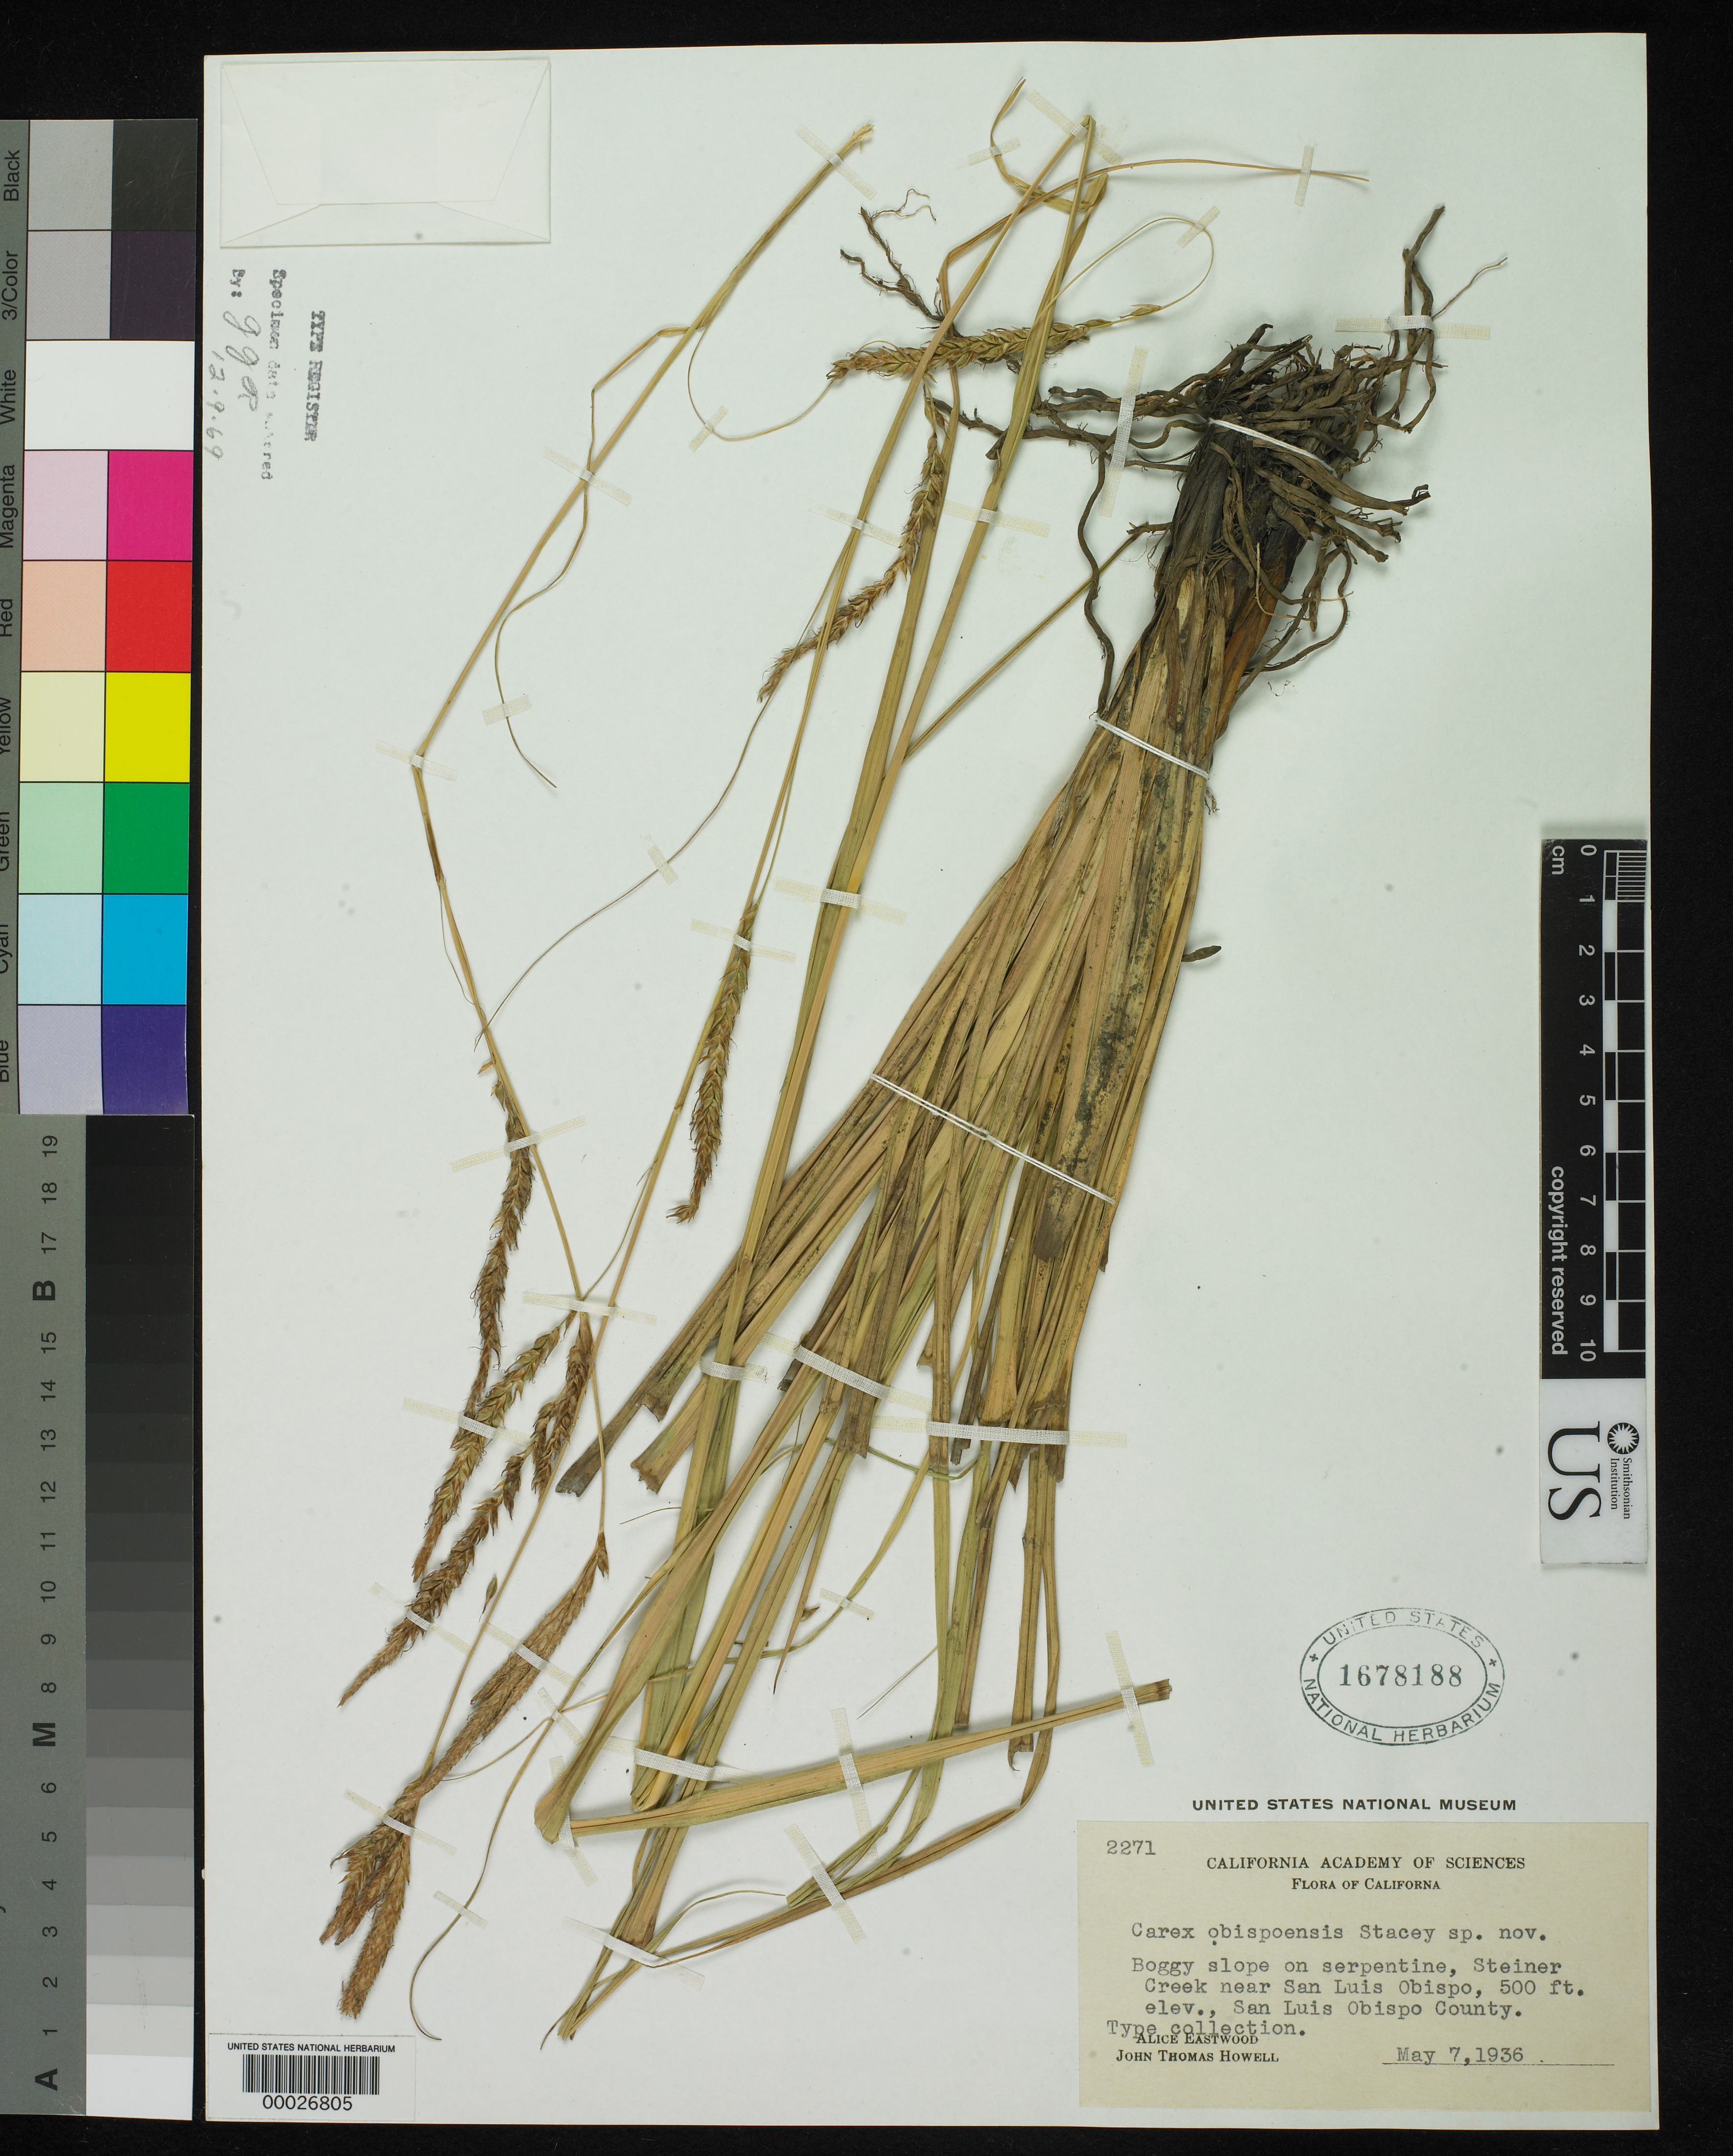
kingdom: Plantae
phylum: Tracheophyta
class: Liliopsida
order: Poales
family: Cyperaceae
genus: Carex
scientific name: Carex obispoensis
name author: Stacey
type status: Isotype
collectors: A. Eastwood & J. T. Howell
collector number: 2271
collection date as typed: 07 May 1936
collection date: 1936-05-07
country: United States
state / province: California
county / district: San Luis Obispo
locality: Steiner Creek near San Luis Obispo.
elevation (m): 152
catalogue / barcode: US 1678188